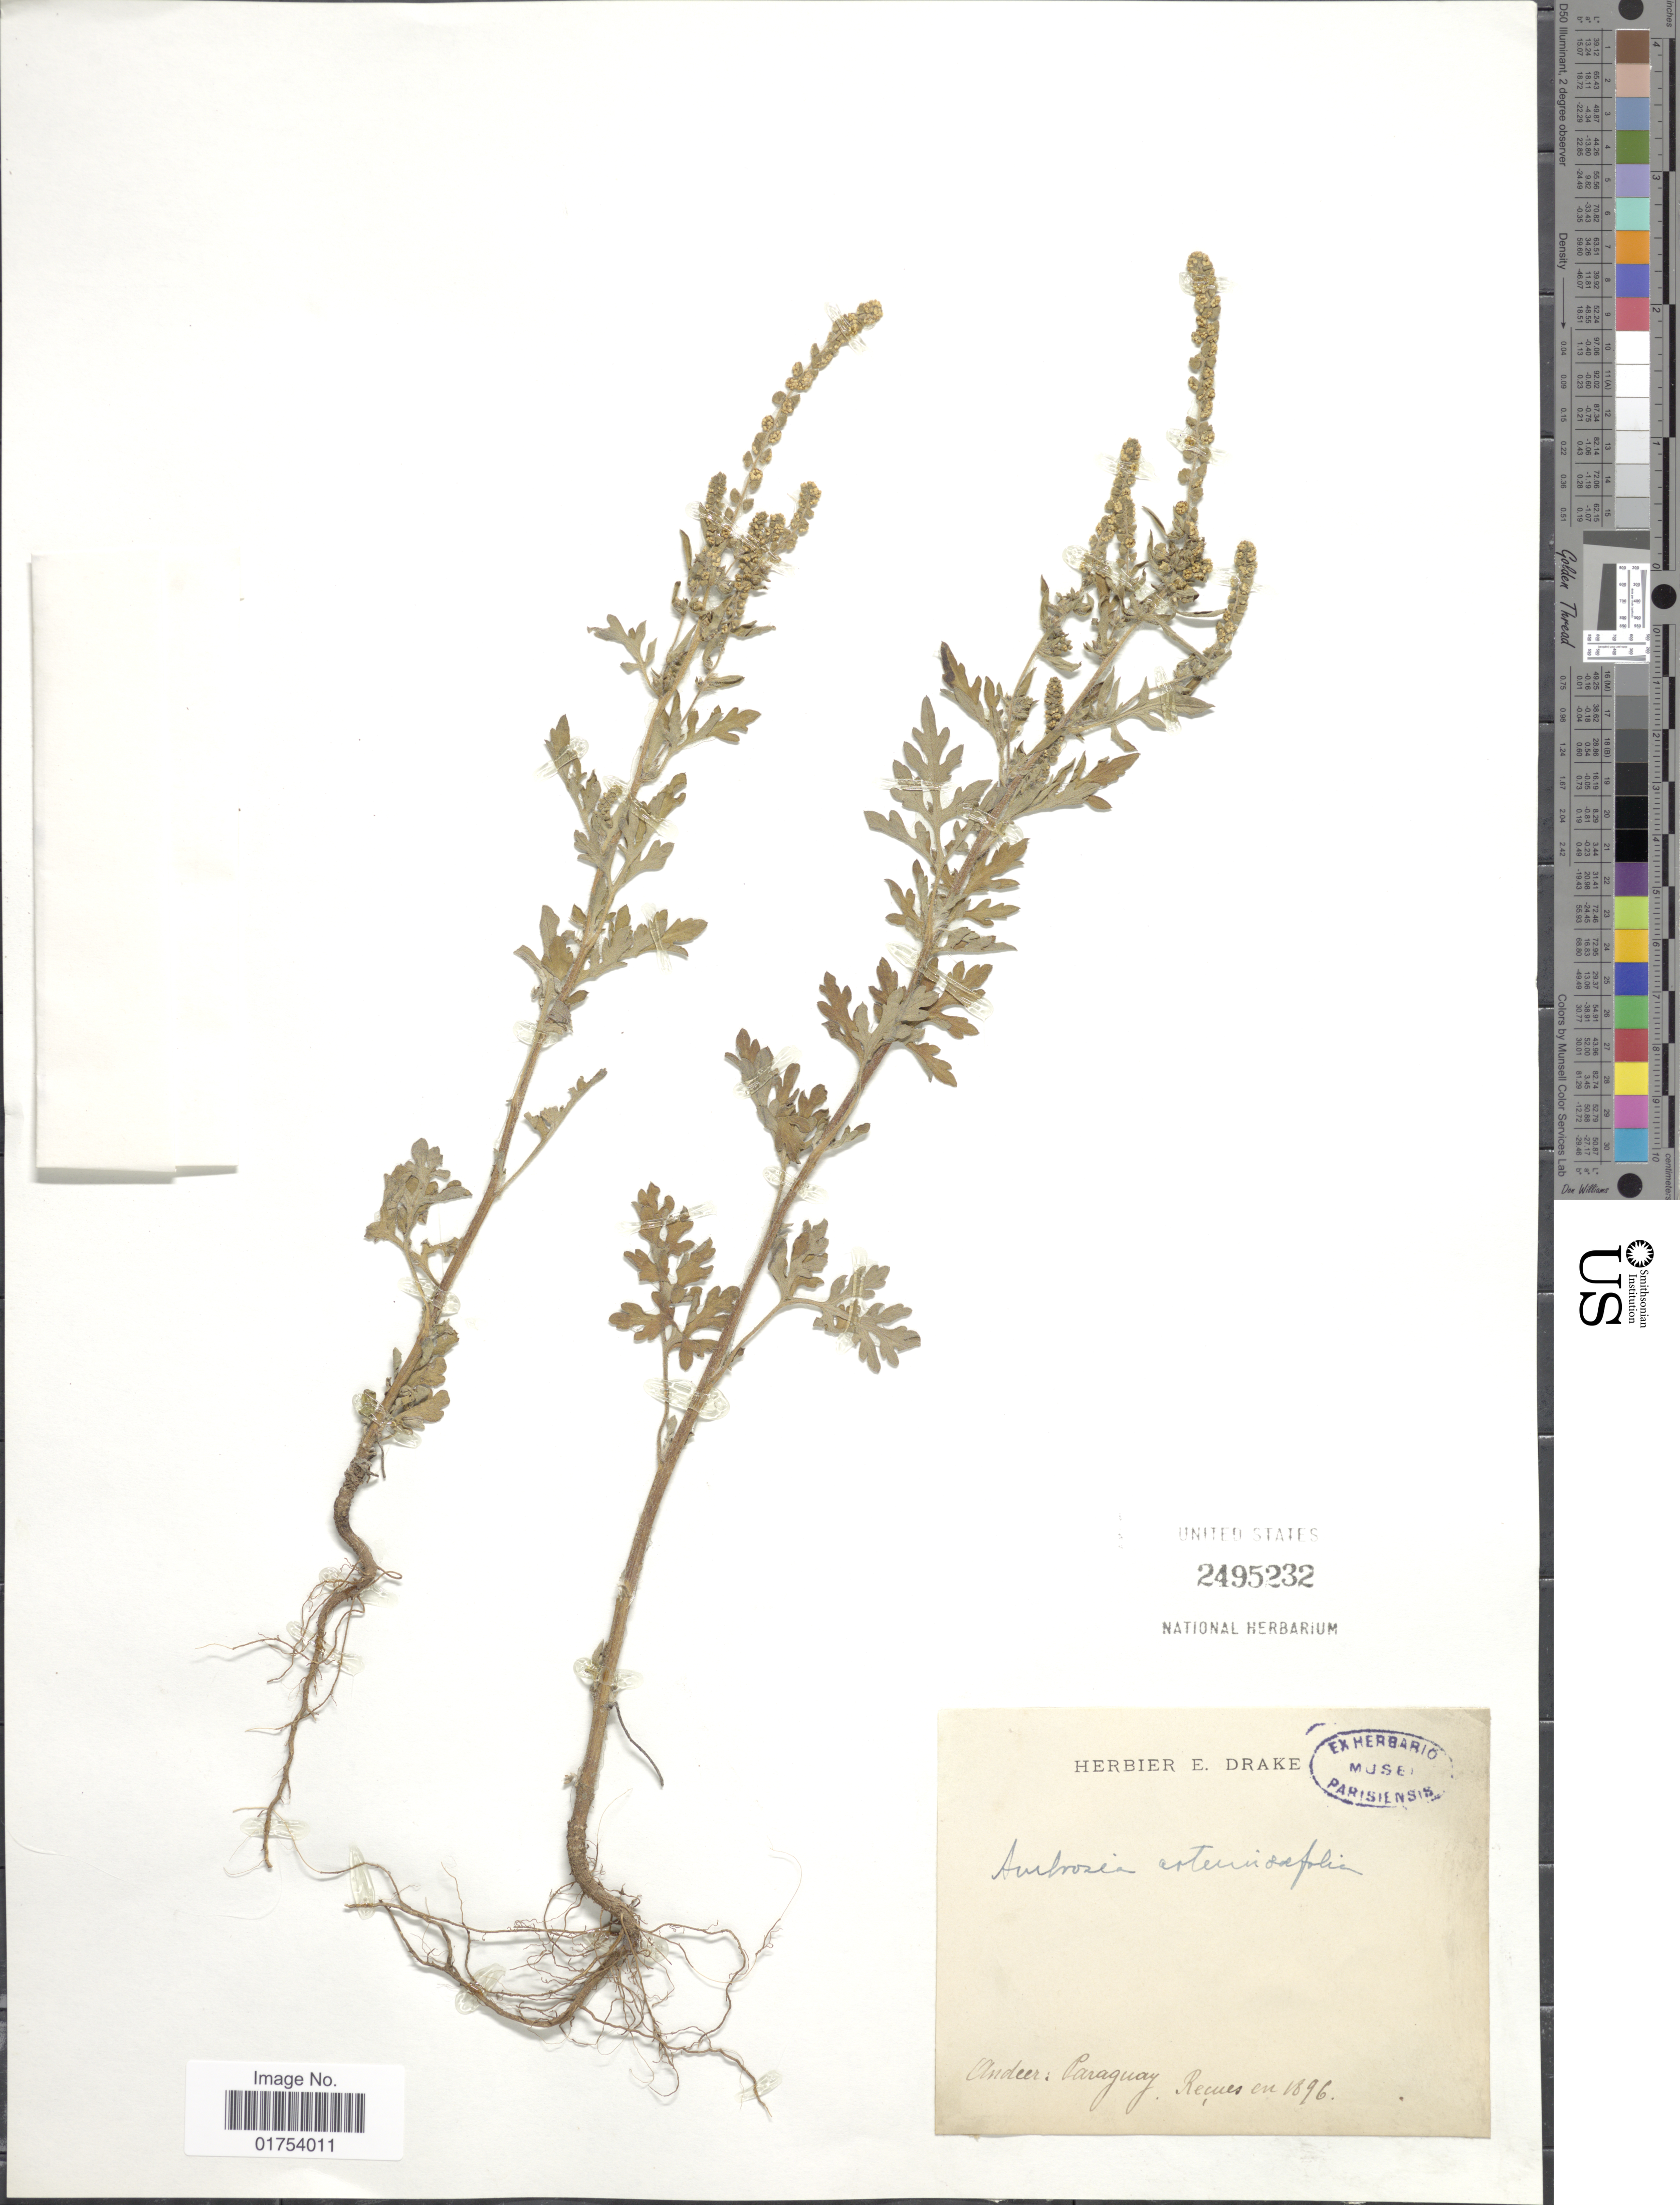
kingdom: Plantae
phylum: Tracheophyta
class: Magnoliopsida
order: Asterales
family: Asteraceae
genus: Ambrosia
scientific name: Ambrosia artemisiifolia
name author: L.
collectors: ex herb. E. Drake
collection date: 1896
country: Paraguay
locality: Andeer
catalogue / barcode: US 2495232